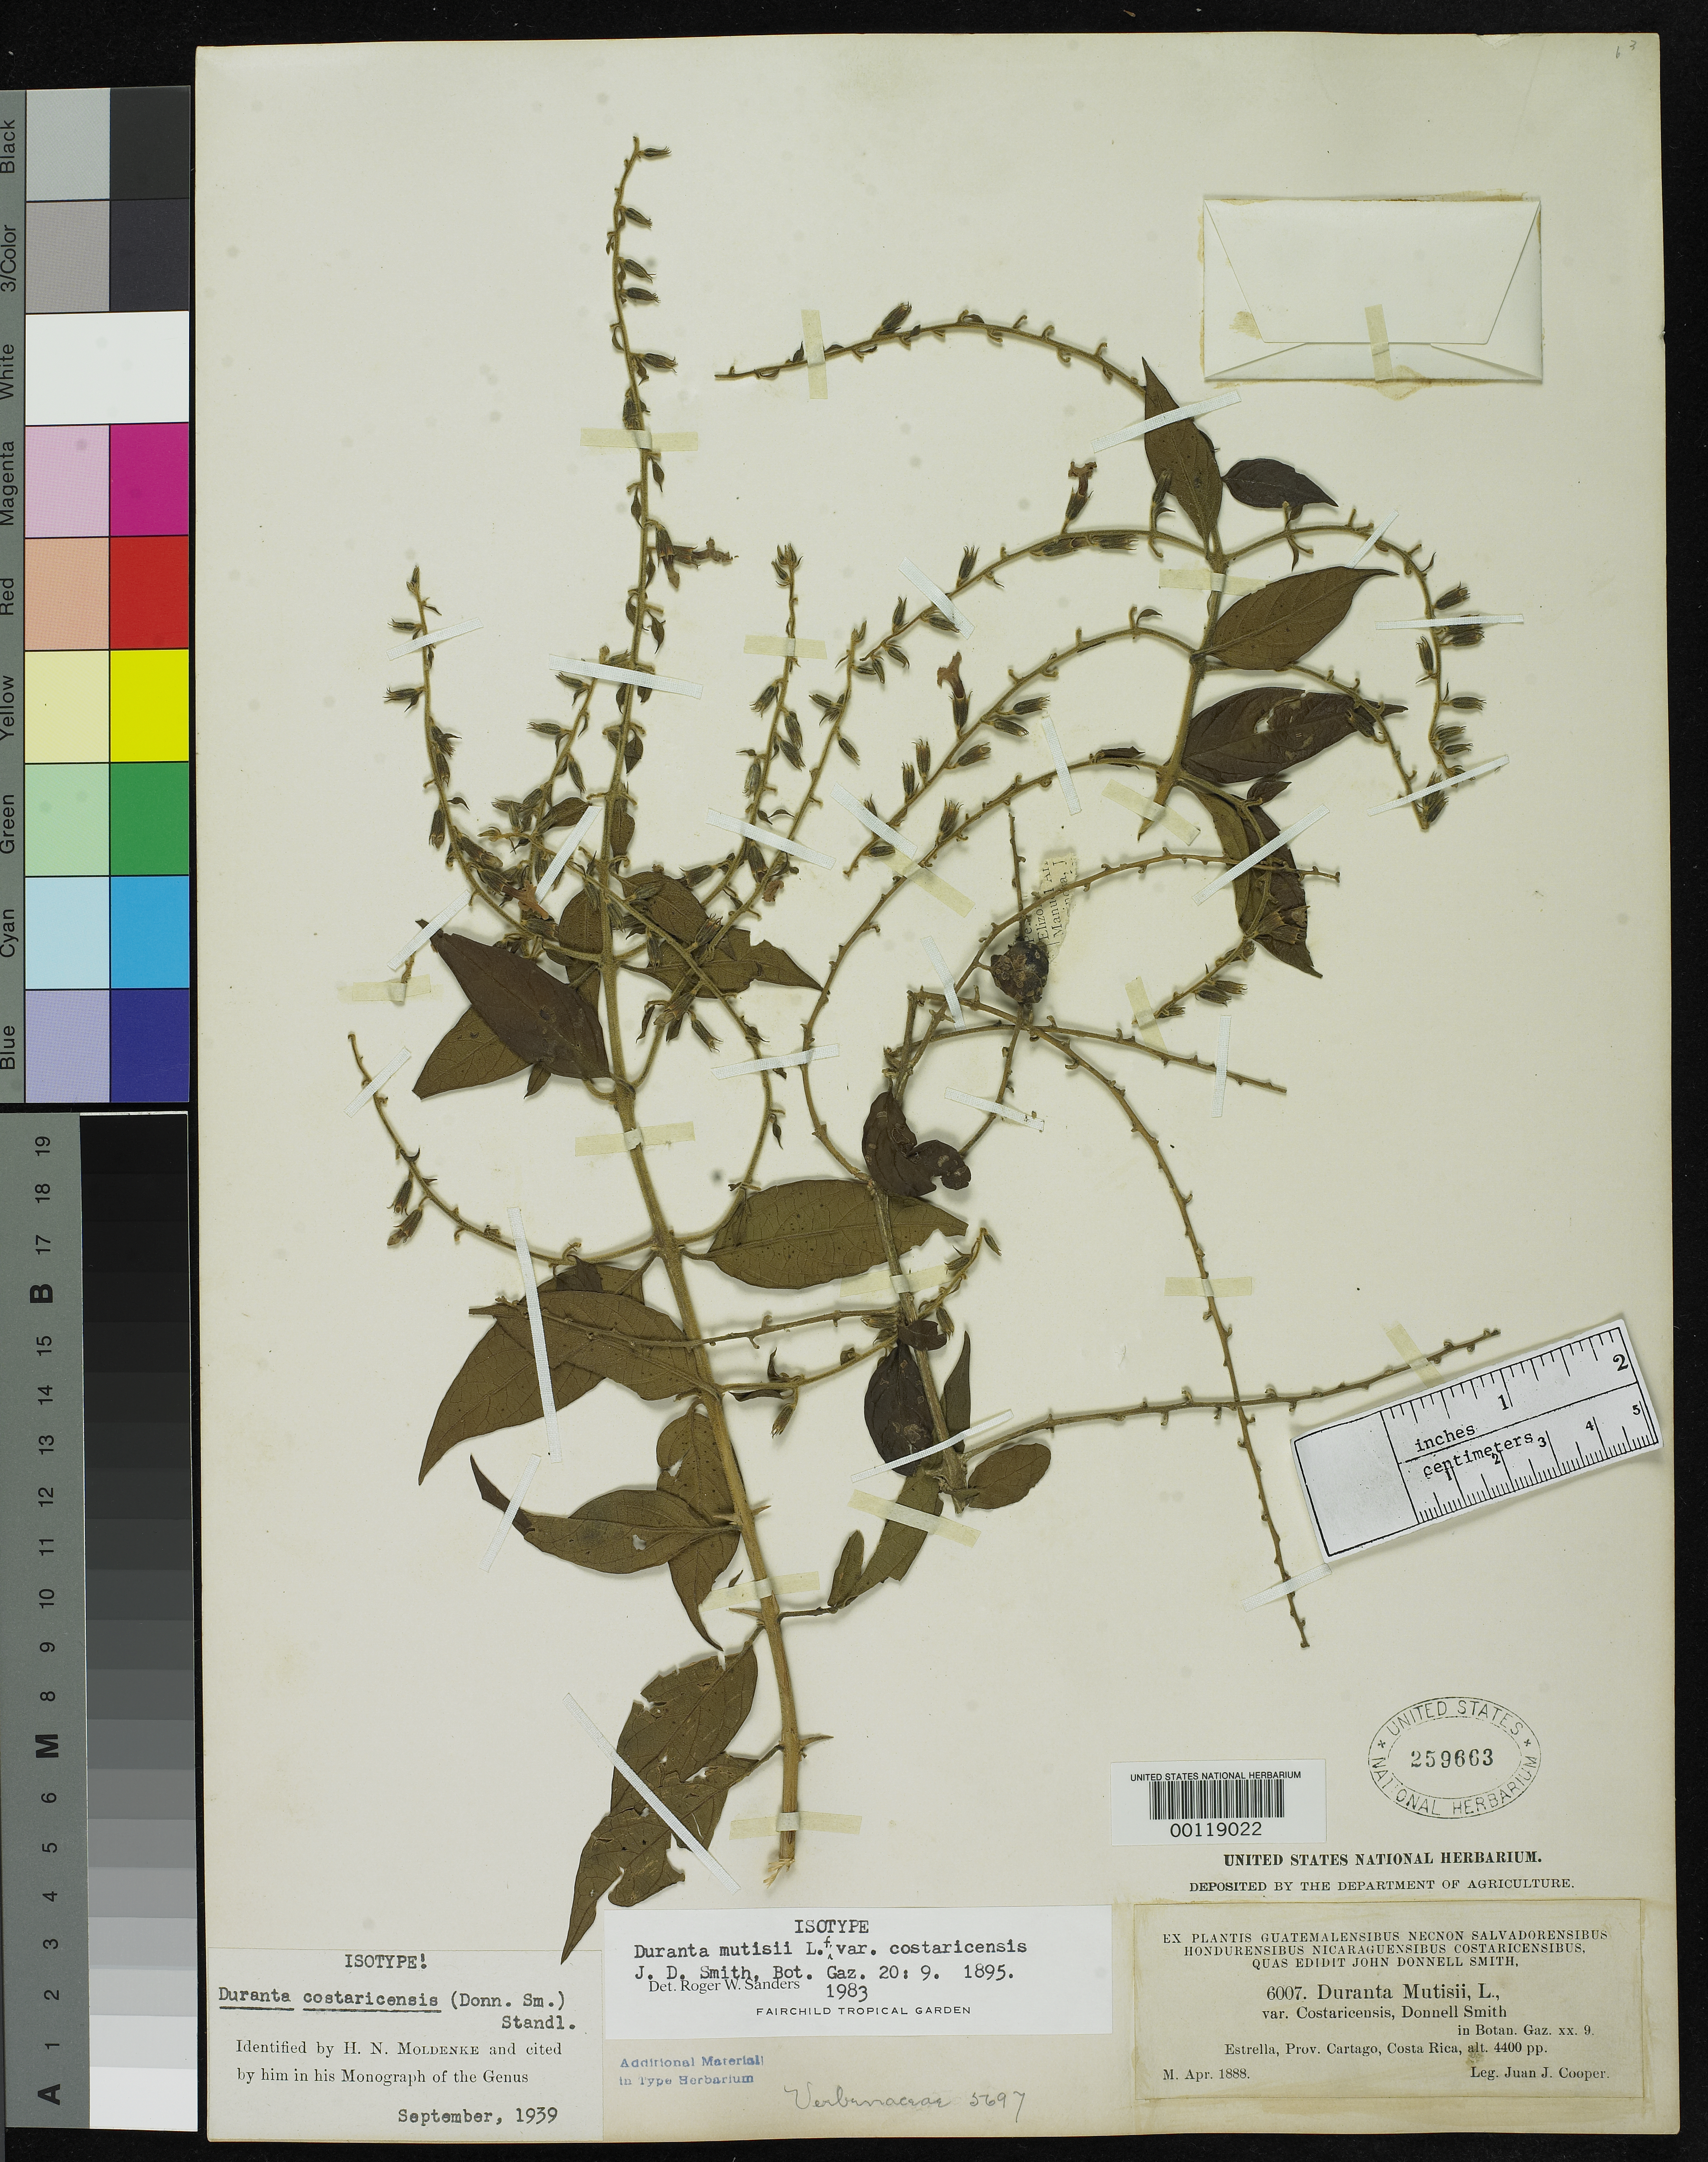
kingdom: Plantae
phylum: Tracheophyta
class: Magnoliopsida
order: Lamiales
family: Verbenaceae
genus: Duranta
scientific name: Duranta mutisii var. costaricensis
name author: Donn. Sm.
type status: Isotype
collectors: J. J. Cooper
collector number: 6007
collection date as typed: Apr 1888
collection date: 1888-04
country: Costa Rica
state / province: Cartago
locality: Estrella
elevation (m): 1341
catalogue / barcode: US 259663